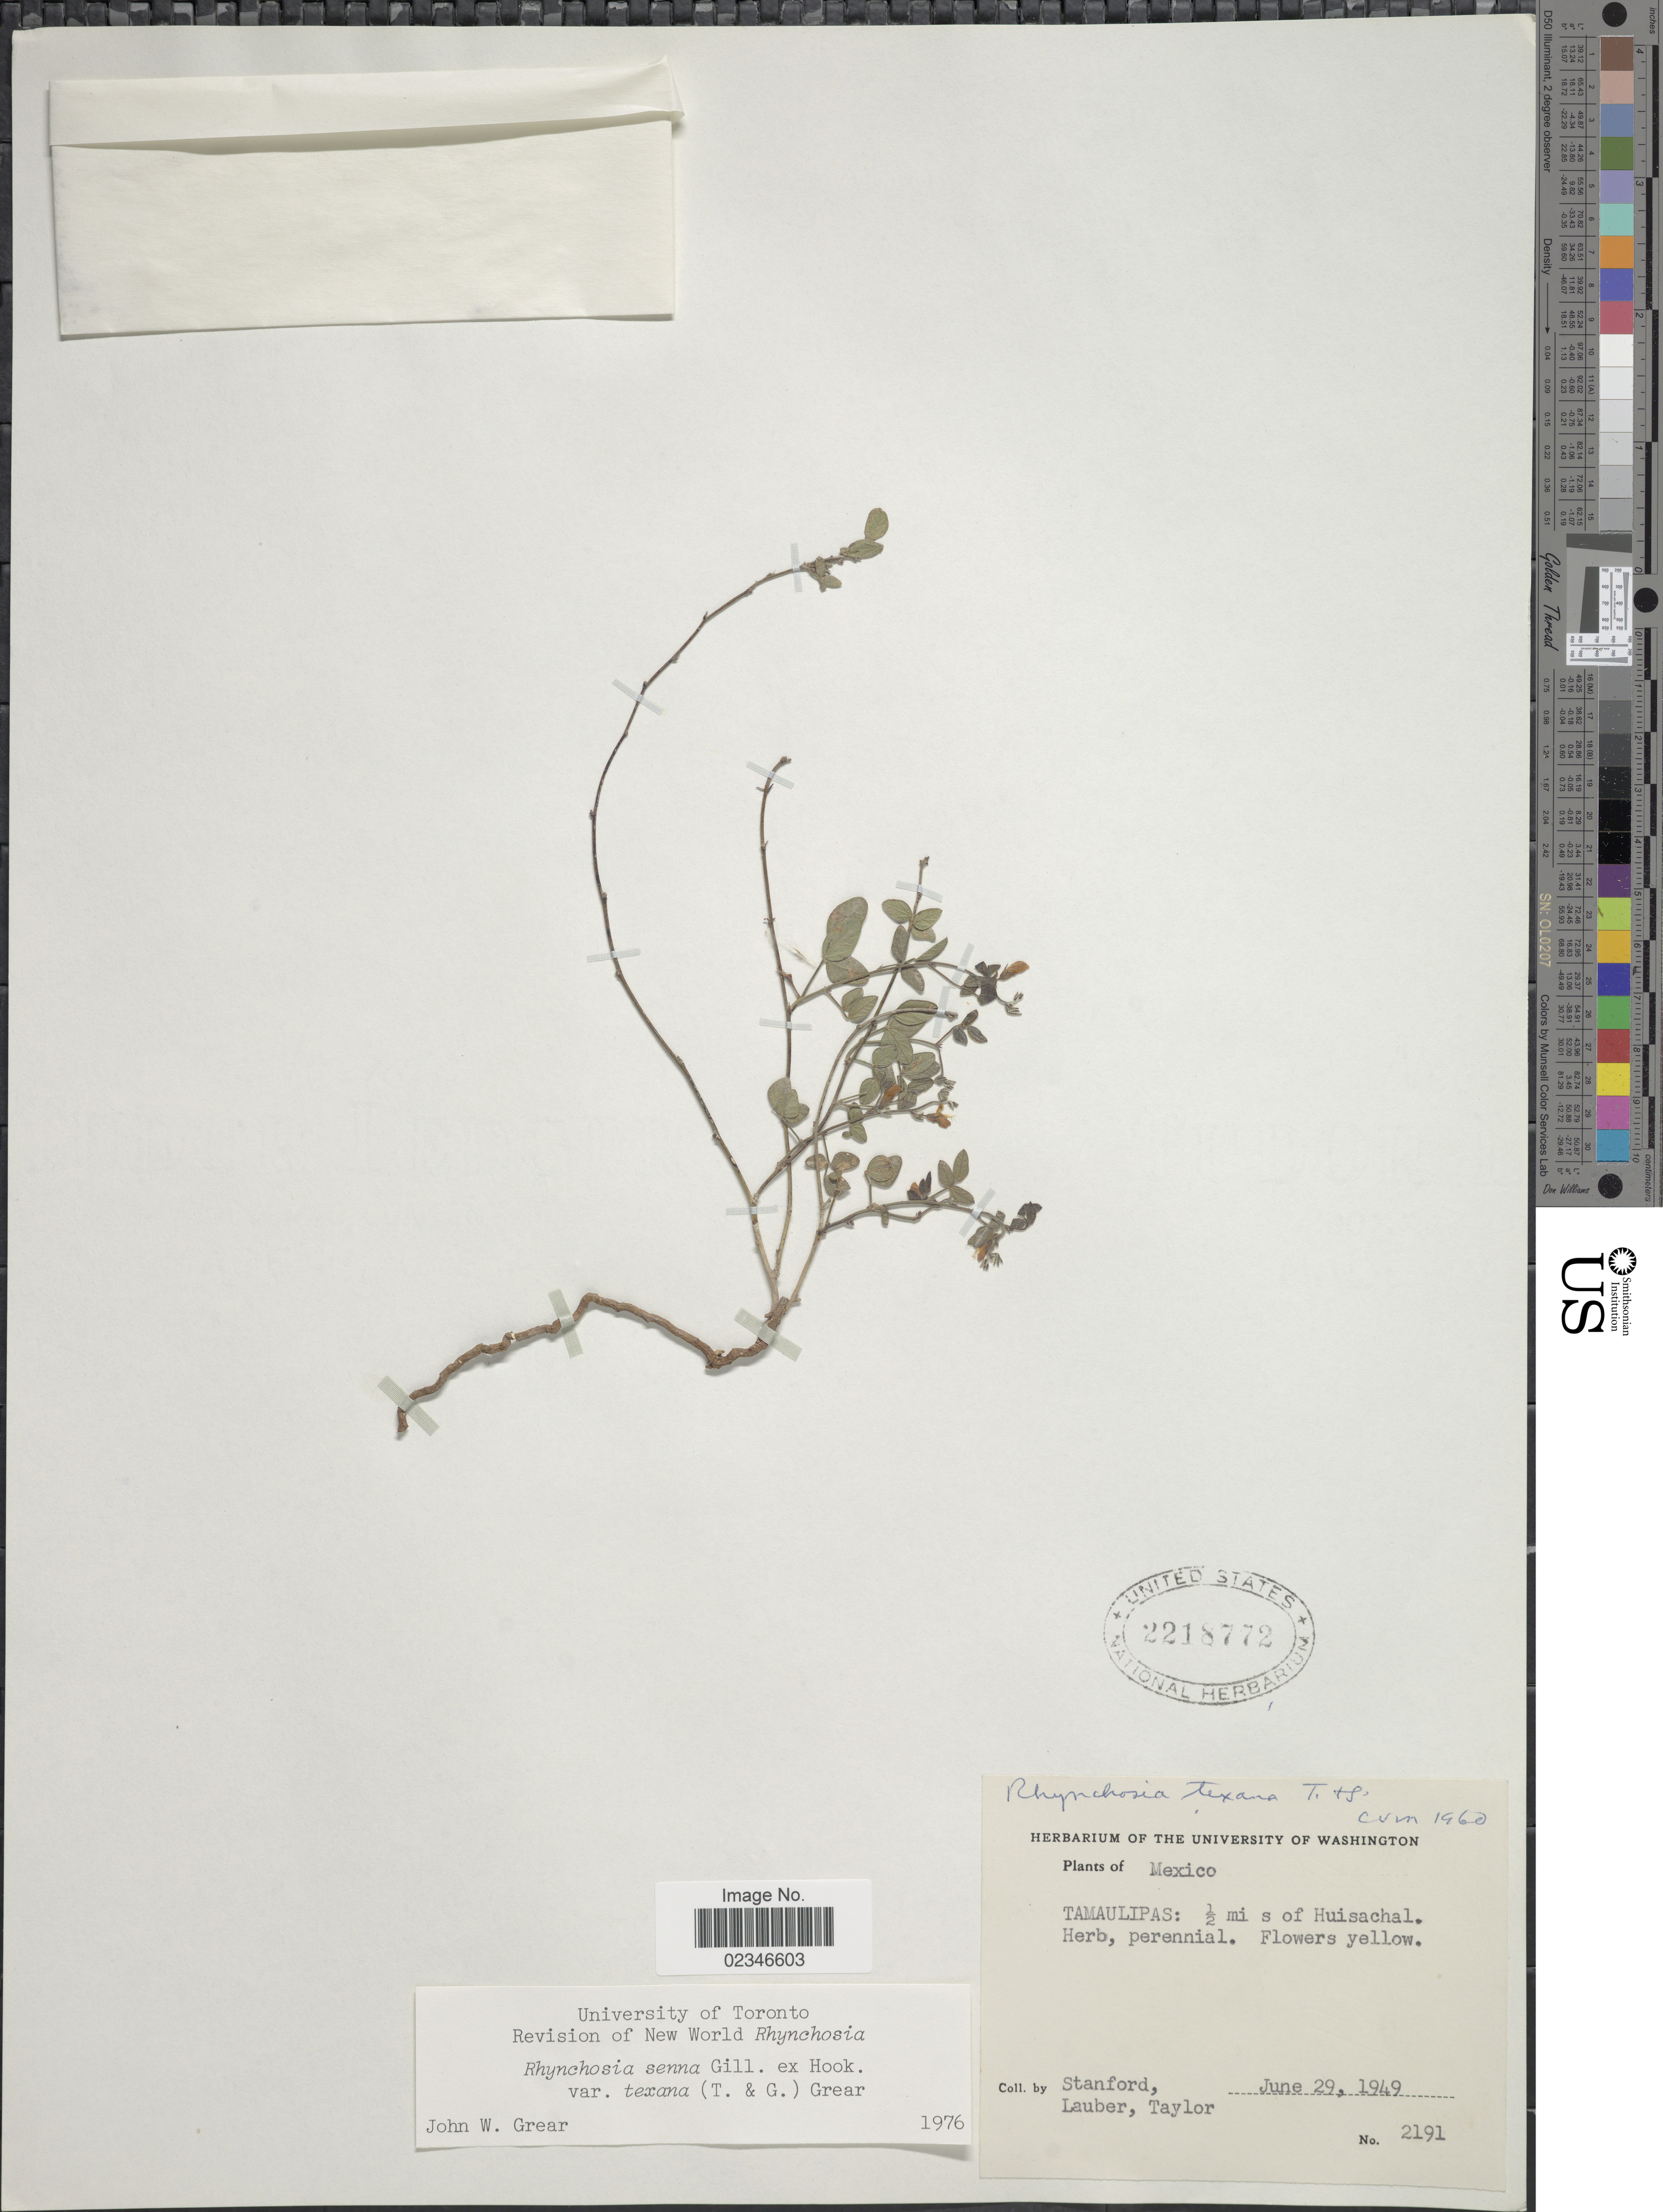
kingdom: Plantae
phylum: Tracheophyta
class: Magnoliopsida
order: Fabales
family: Fabaceae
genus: Rhynchosia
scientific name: Rhynchosia senna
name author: Gillies ex Hook.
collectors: -. Stanford, Lauber, -- & -- Taylor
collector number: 2191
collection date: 1949-06-29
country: Mexico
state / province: Tamaulipas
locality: Tamaulipas: ½ mi S of Huisachal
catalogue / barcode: US 2218772